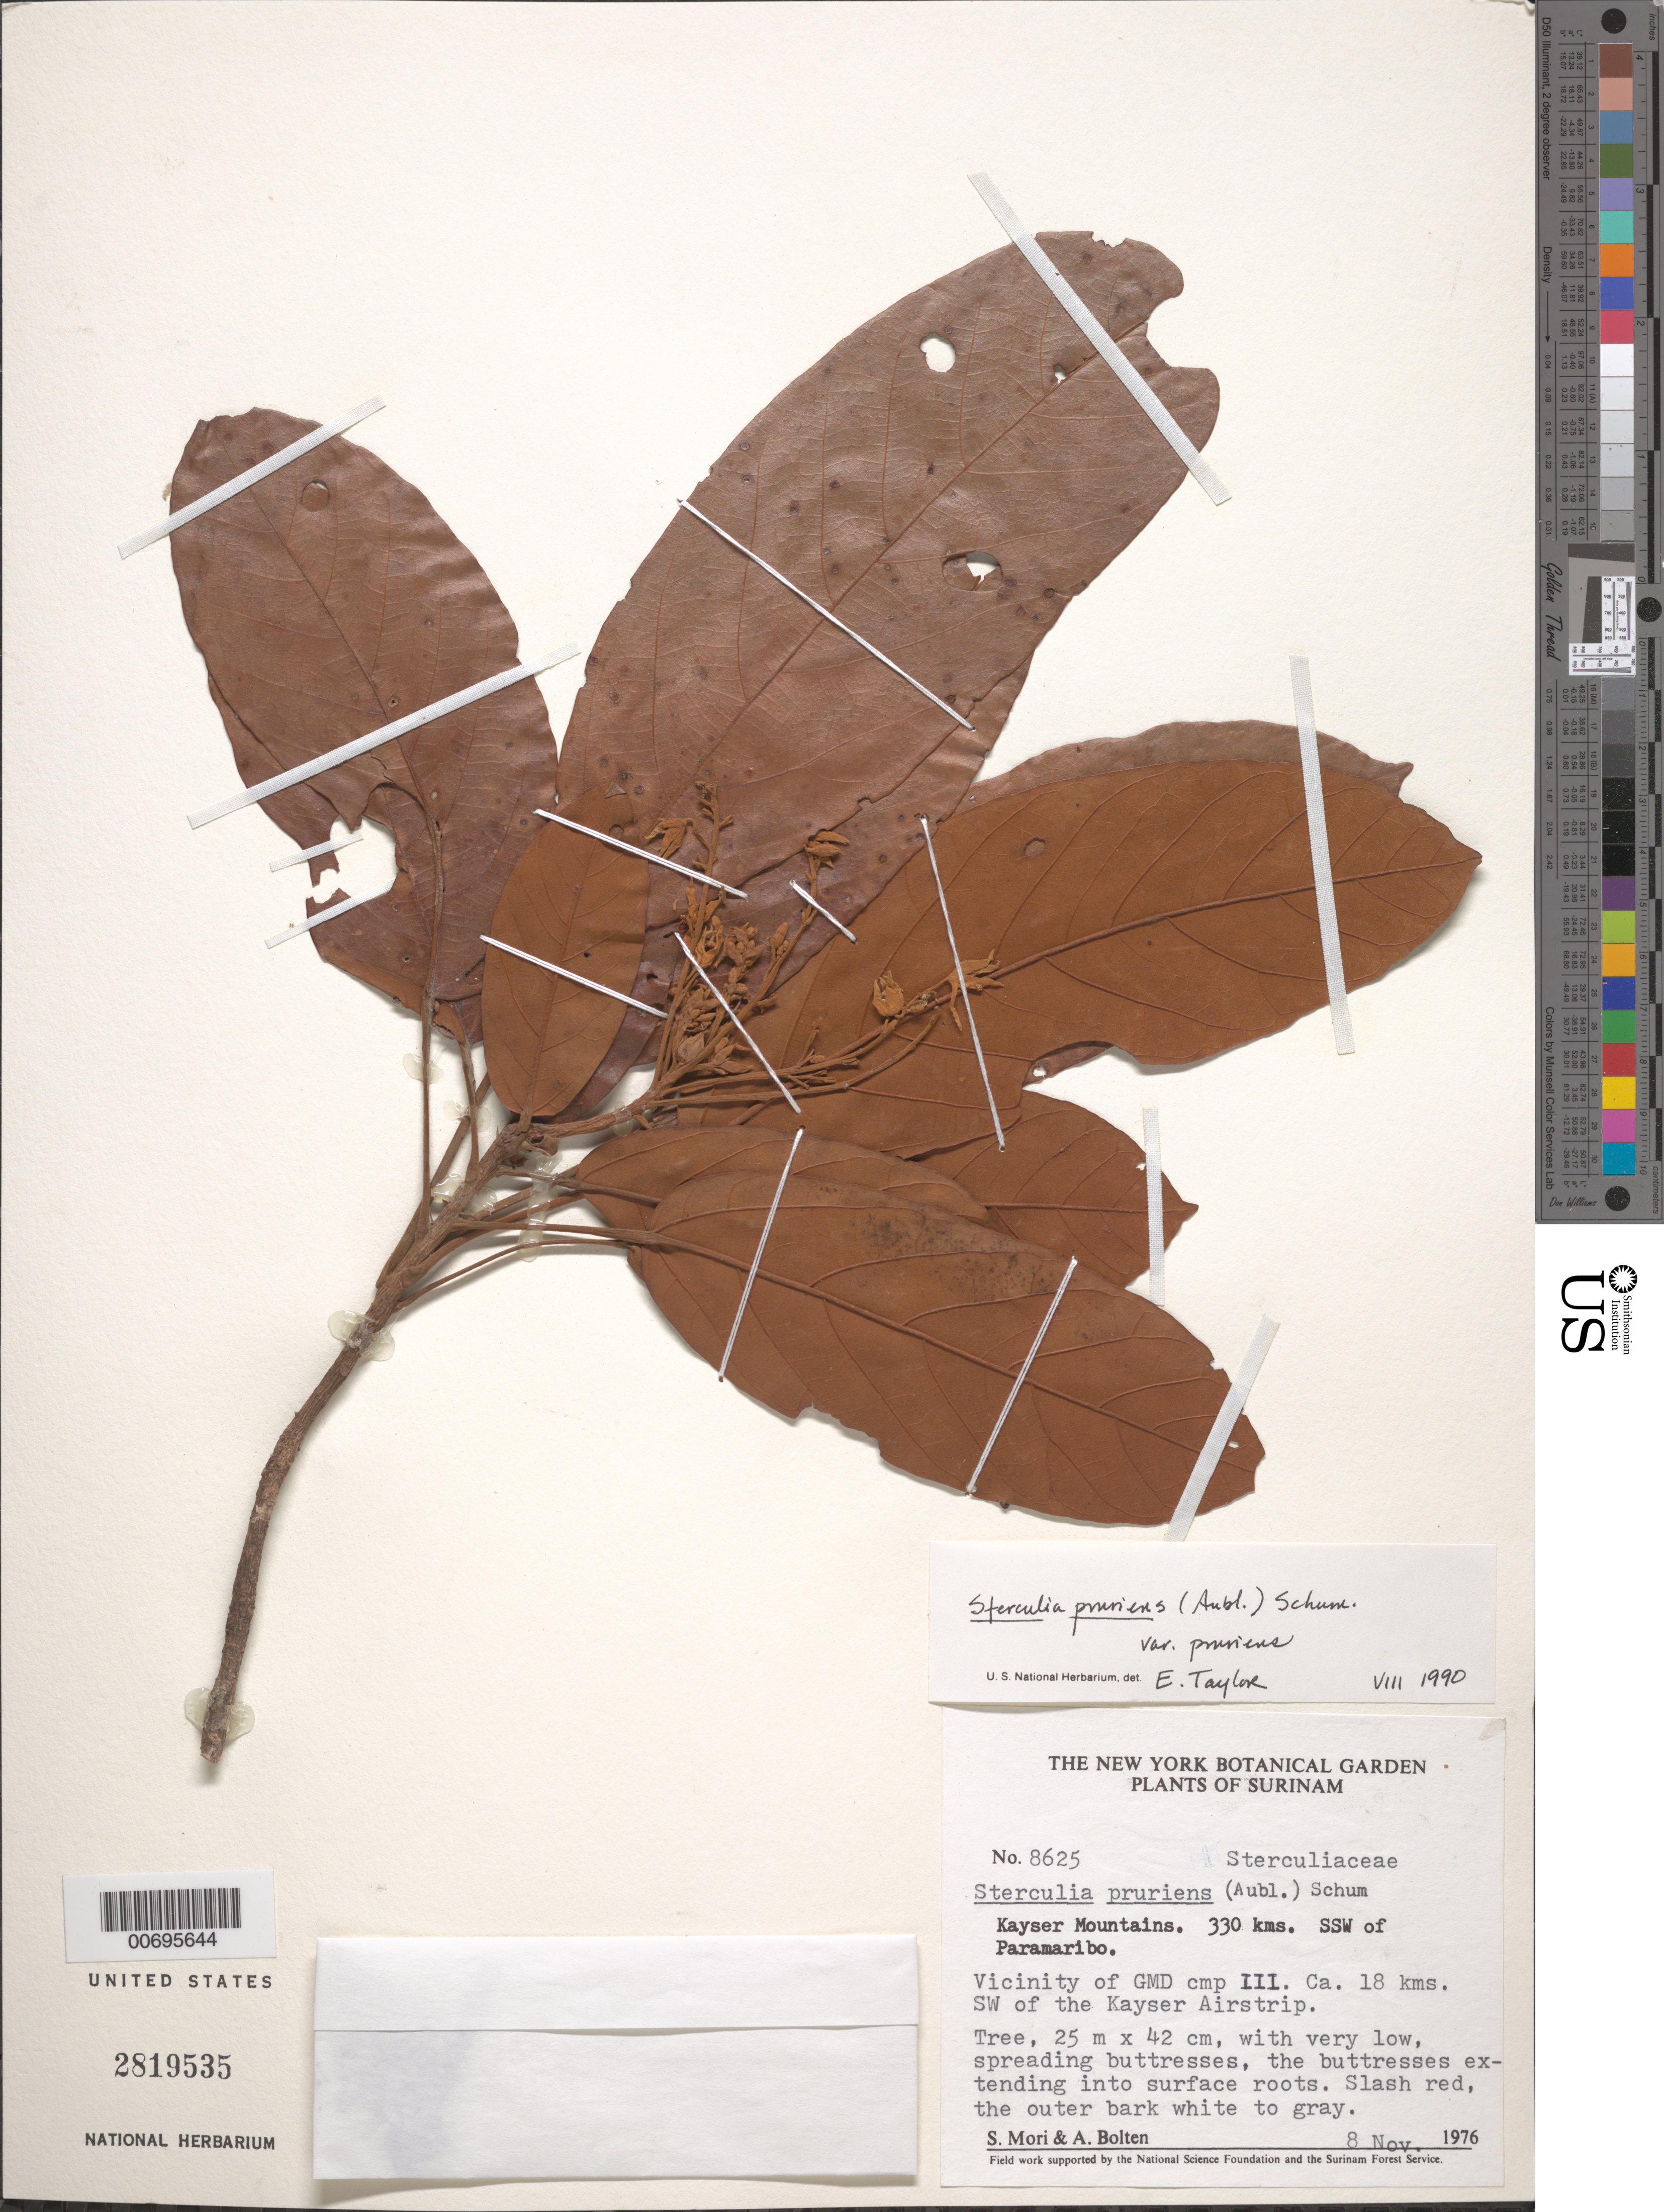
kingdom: Plantae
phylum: Tracheophyta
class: Magnoliopsida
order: Malvales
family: Malvaceae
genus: Sterculia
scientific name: Sterculia pruriens var. pruriens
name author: (Aubl.) K. Schum.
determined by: Taylor, E. L.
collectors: S. Mori & A. Bolten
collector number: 8625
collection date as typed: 8-Nov-76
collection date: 1976-11-08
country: Suriname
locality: Kayser Mountains, 330 km SSW of Paramaribo, vicinity of GMD camp II, 9 km SW Kayser Airstrip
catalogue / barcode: US 2819535